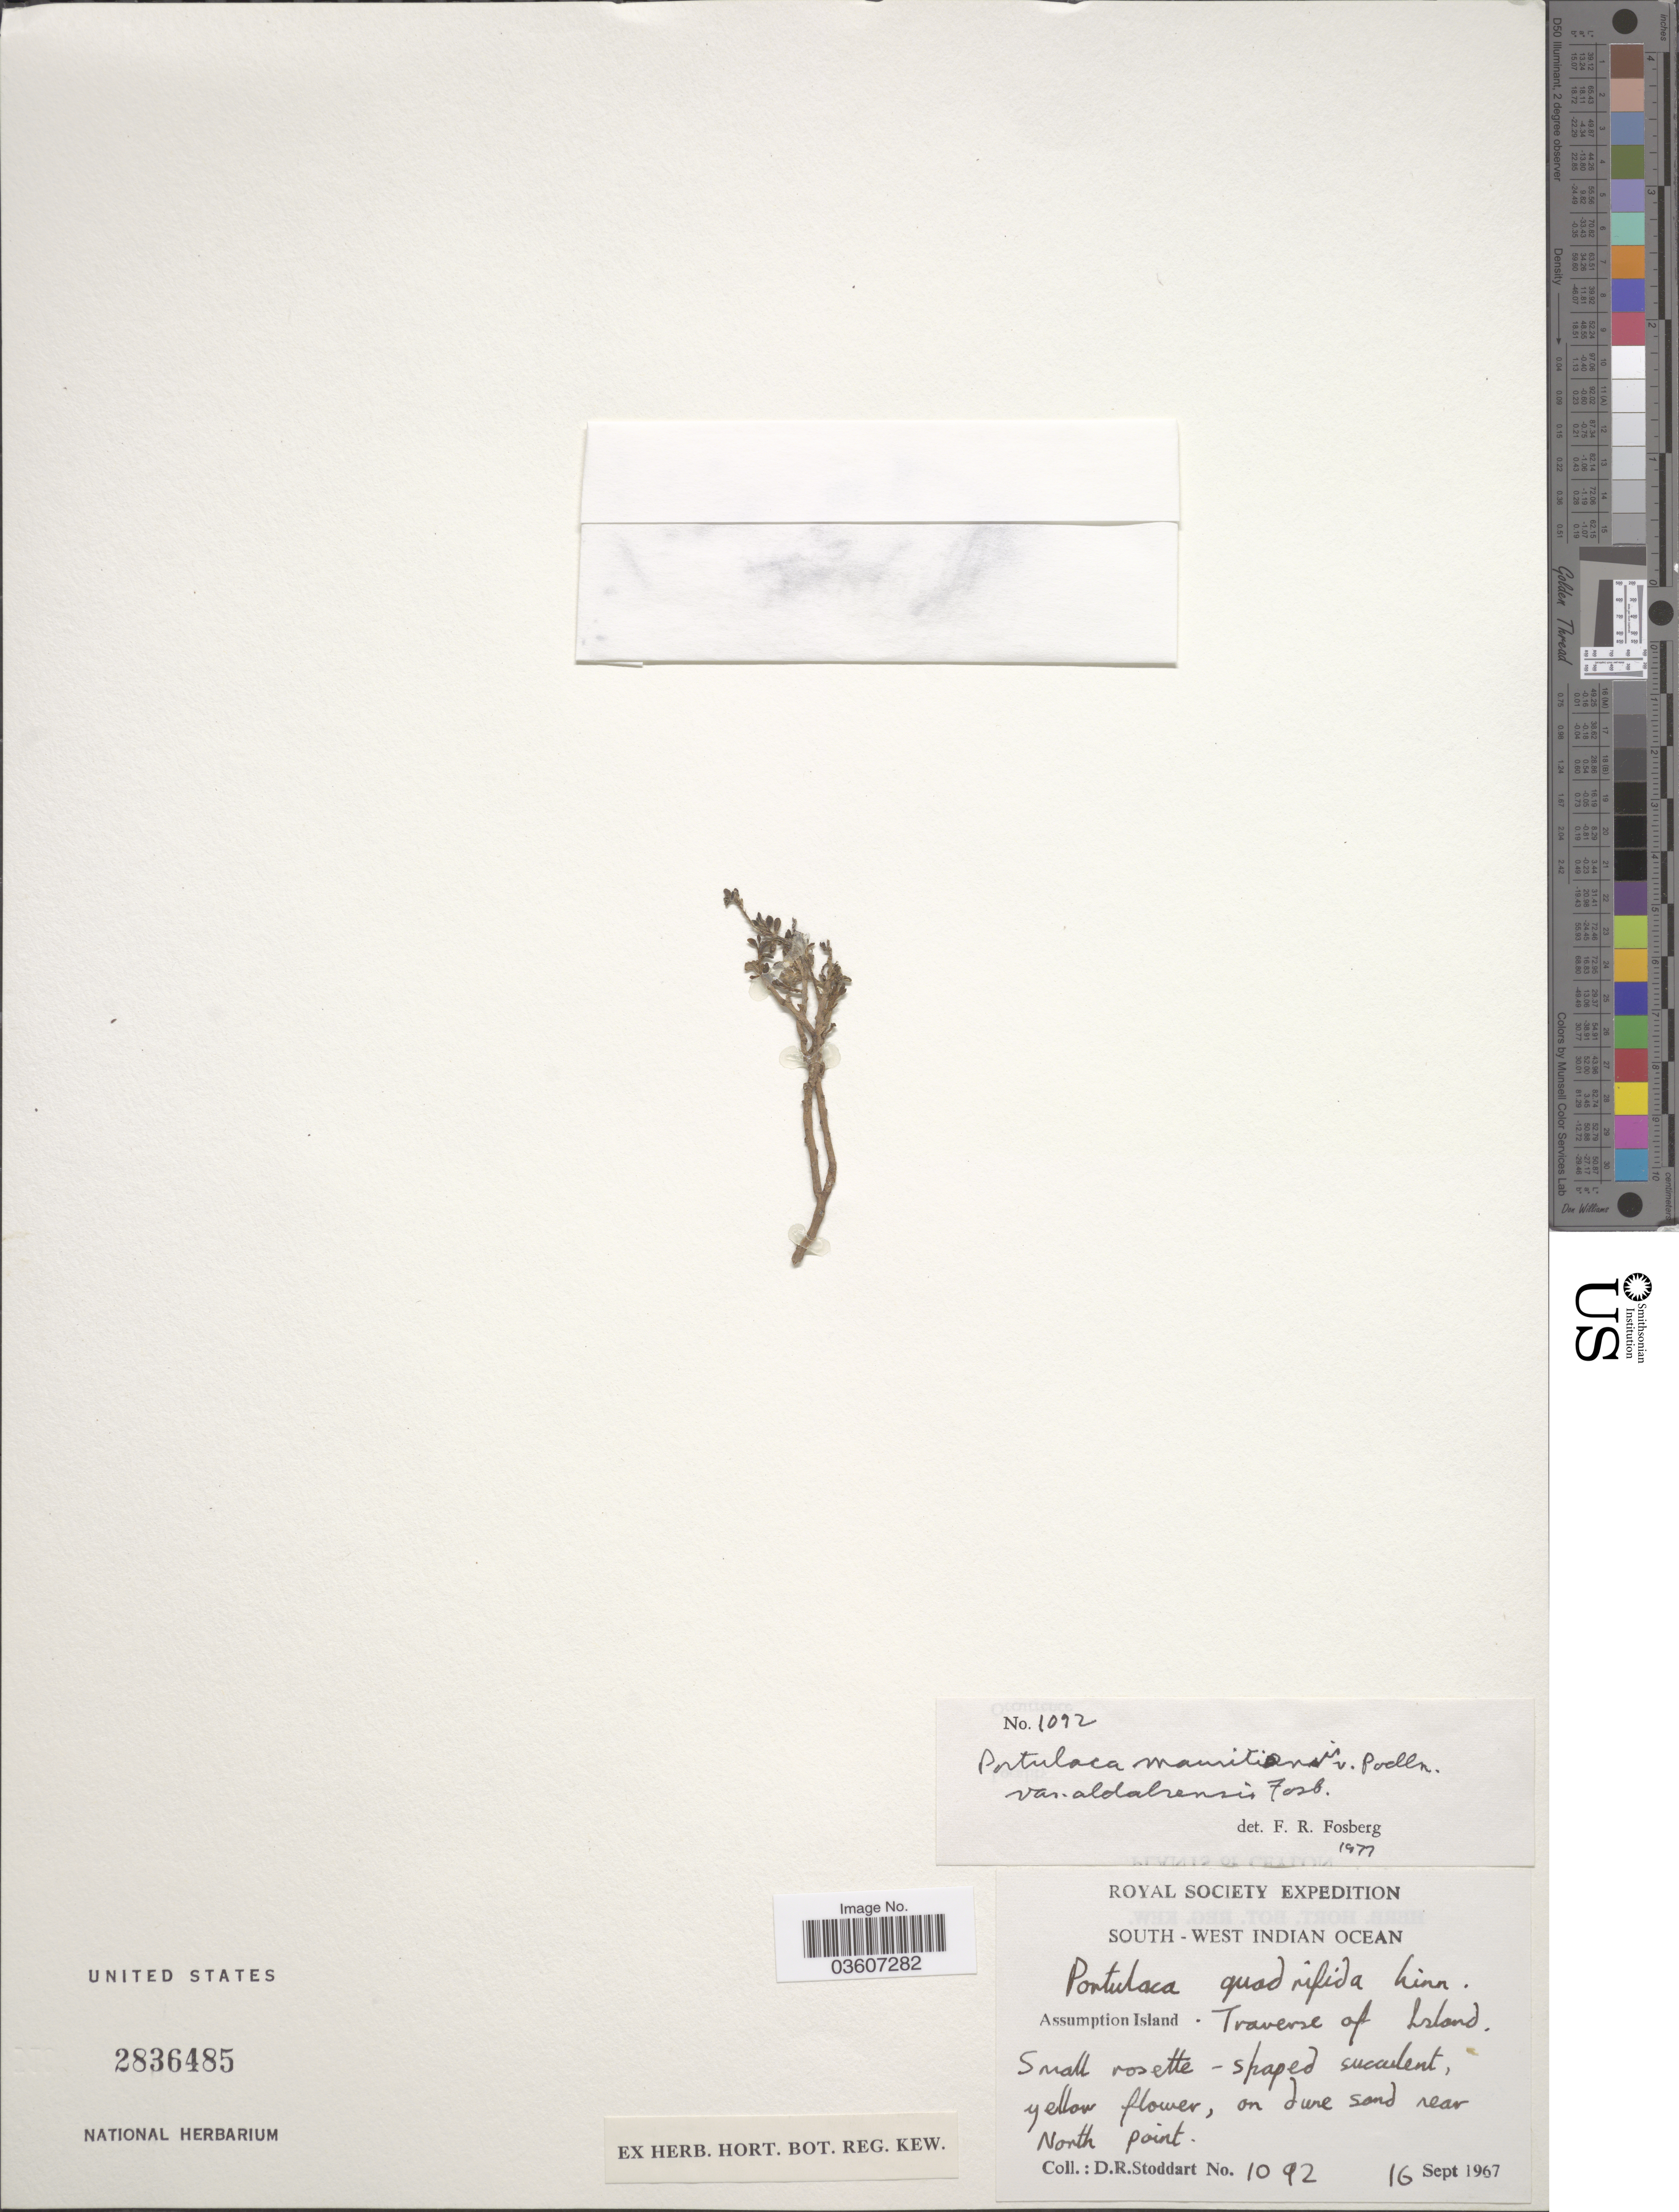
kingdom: Plantae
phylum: Tracheophyta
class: Magnoliopsida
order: Caryophyllales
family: Portulacaceae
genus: Portulaca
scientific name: Portulaca mauritiensis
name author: Poelln.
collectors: D. R. Stoddart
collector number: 1092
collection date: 1967-09-16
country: Seychelles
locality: South-West Indian Ocean. Assumption Island. Traverse of Island, on dune sand near North point.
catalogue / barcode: US 2836485